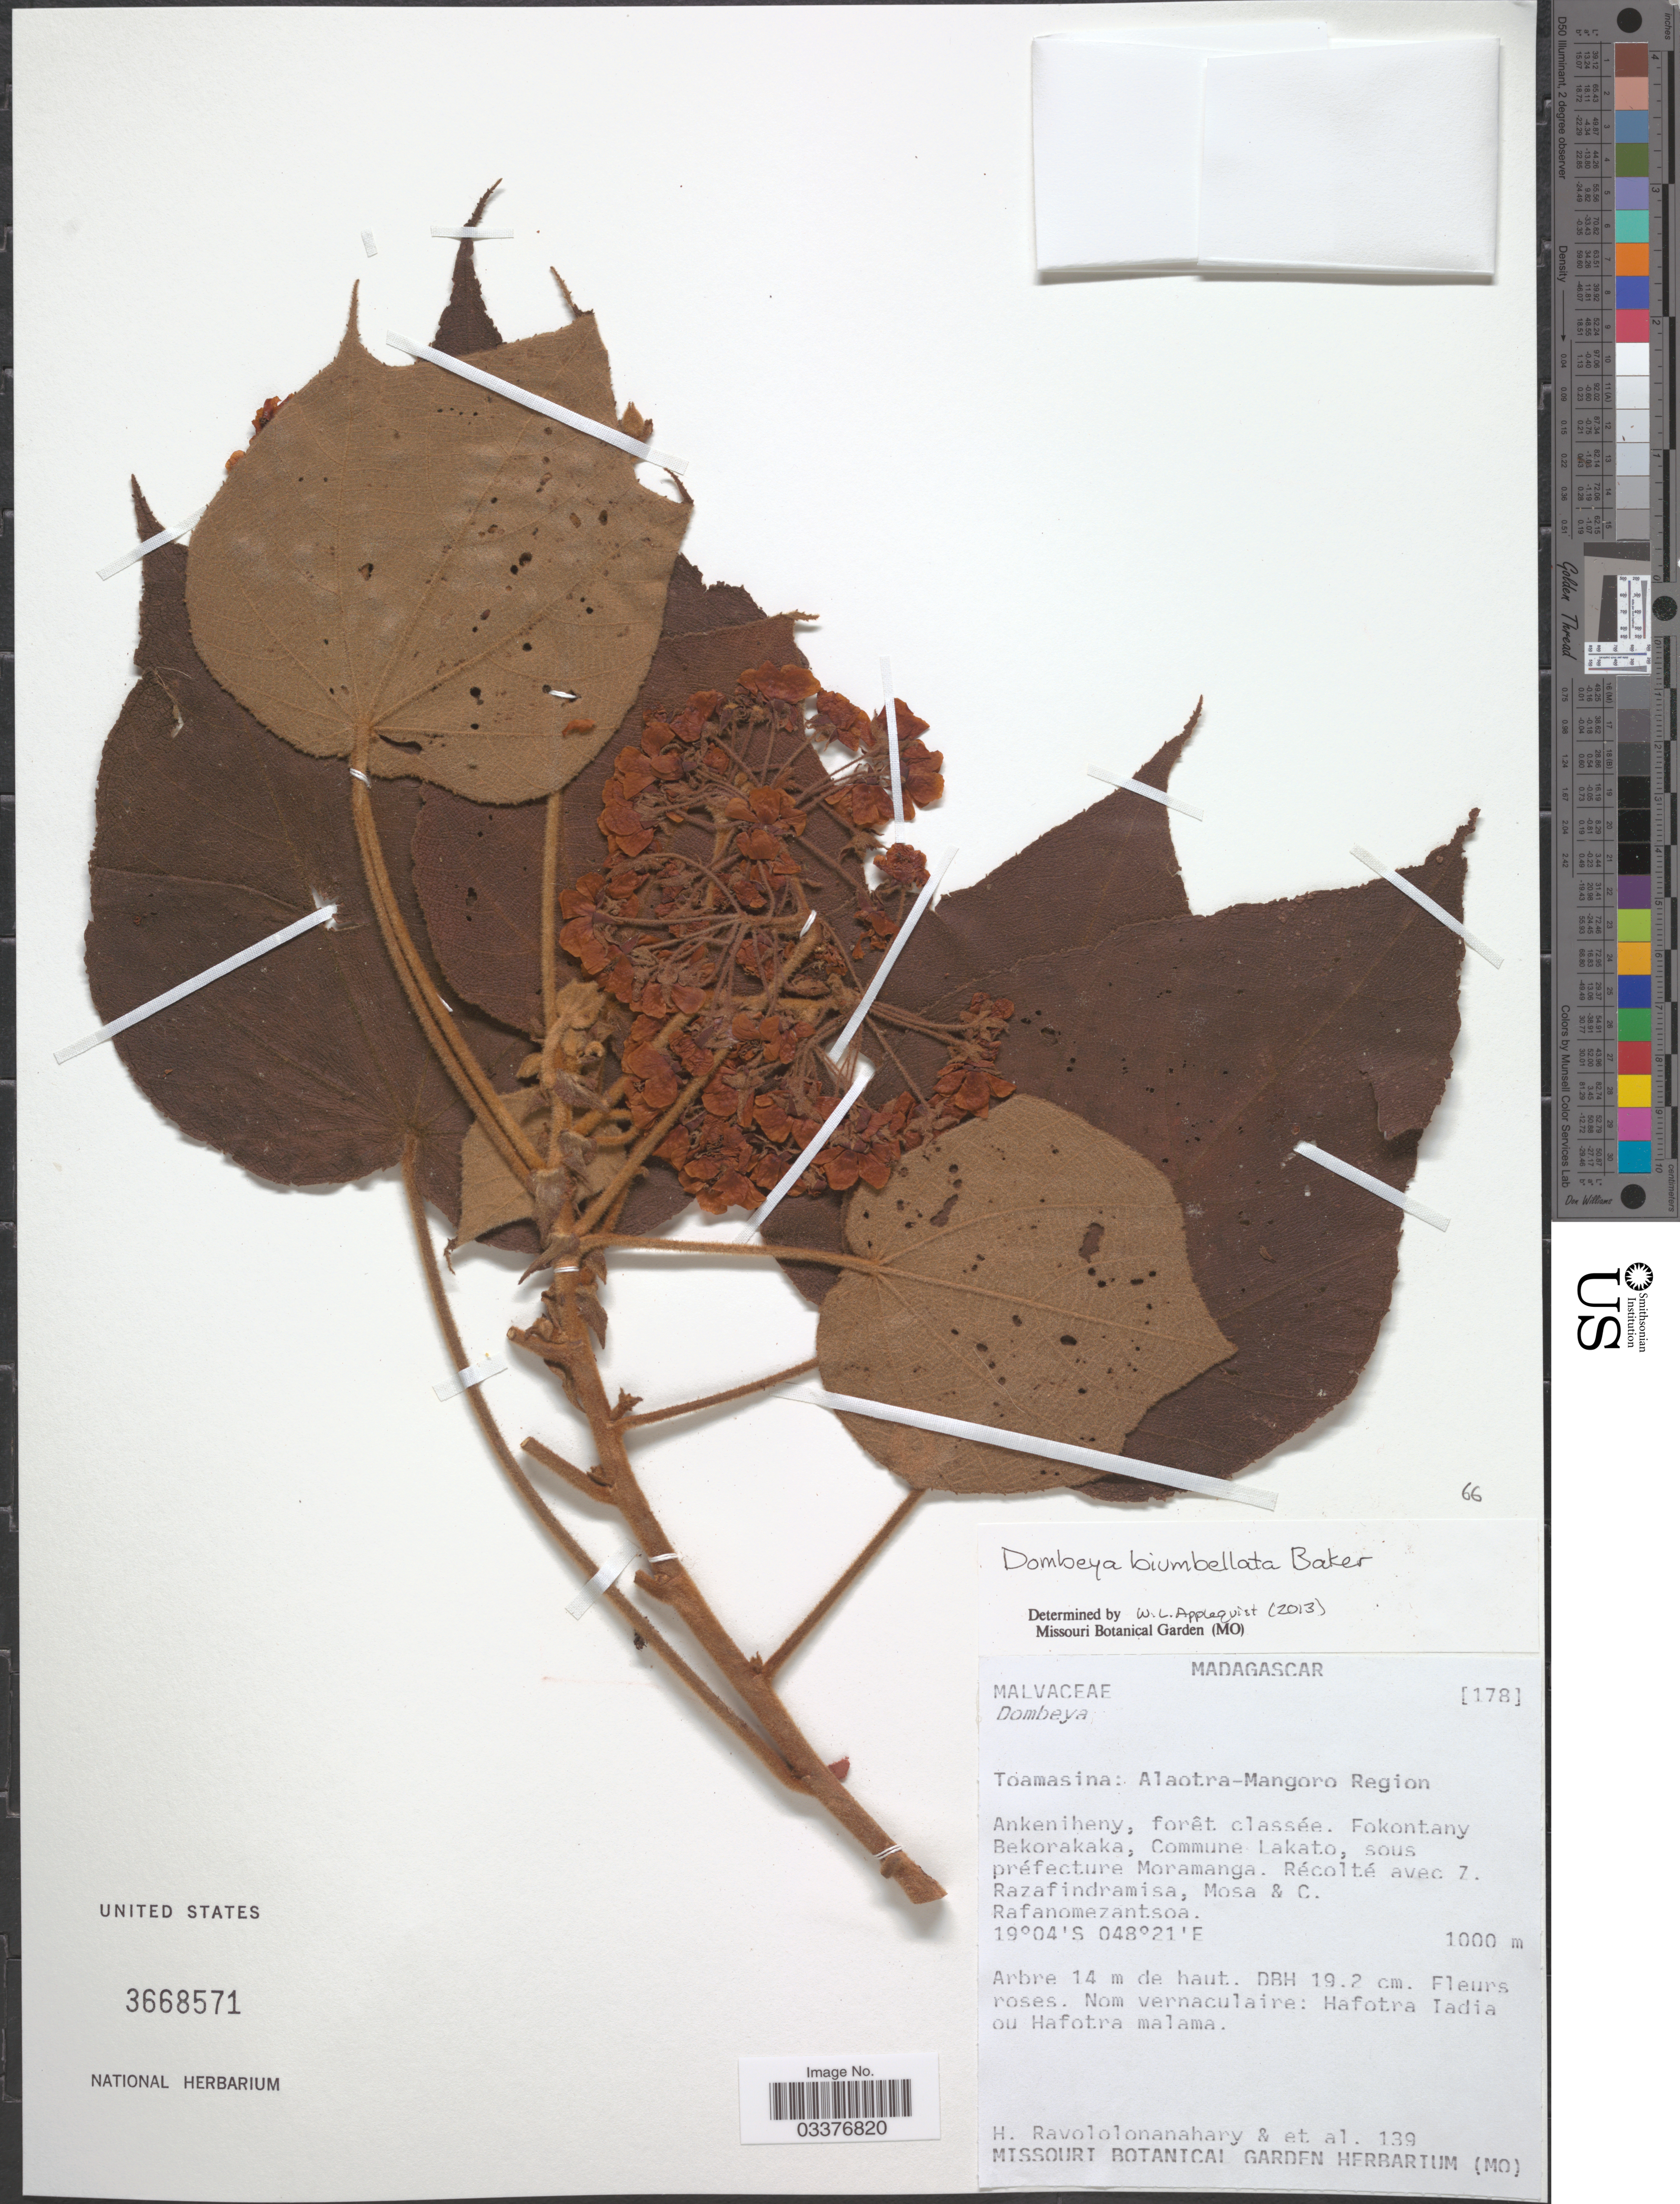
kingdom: Plantae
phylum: Tracheophyta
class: Magnoliopsida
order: Malvales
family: Malvaceae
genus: Dombeya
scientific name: Dombeya biumbellata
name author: Baker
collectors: H. Ravololonanahary, Z. Razafindramisa, Mosa & C. Rafanomezantsoa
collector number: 139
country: Madagascar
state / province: Alaotra Mangoro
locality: Alaotra-Mangoro Region. Ankeniheny, forêt clssée/ Fokontany Bekorakaka, Commune Lakato, sous préfecture Moramanga.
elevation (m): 1000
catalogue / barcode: US 3668571